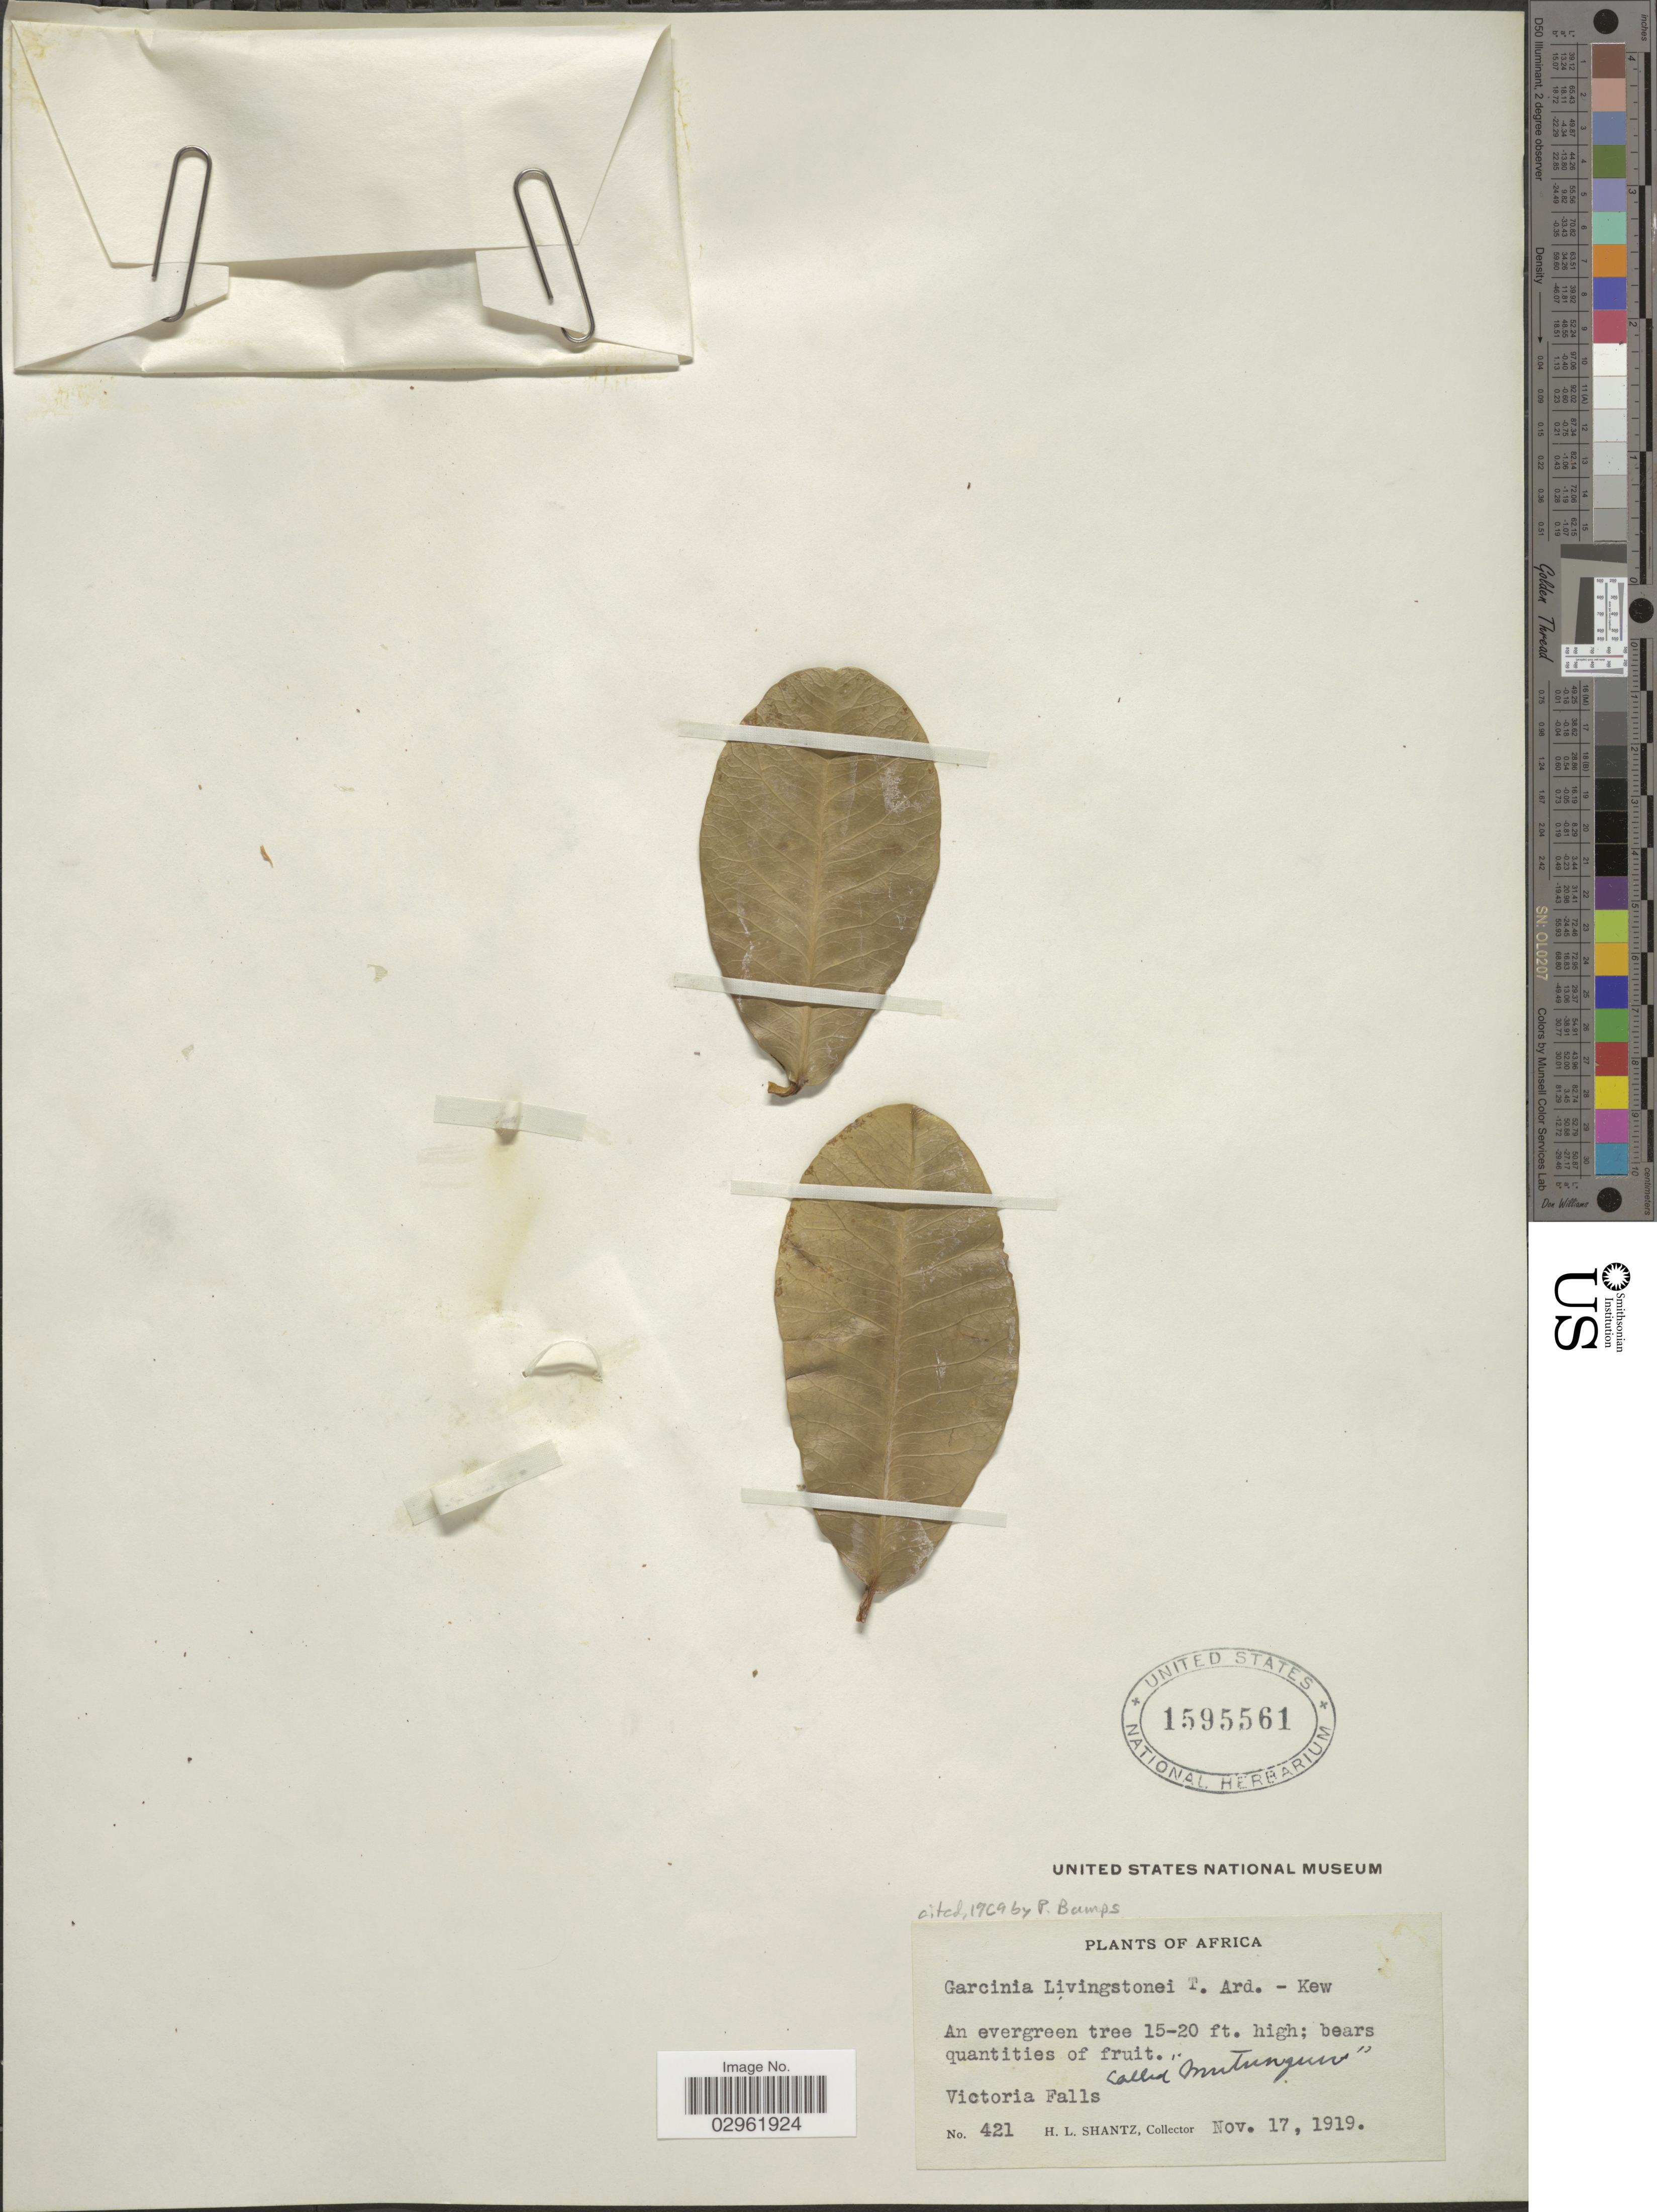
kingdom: Plantae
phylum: Tracheophyta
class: Magnoliopsida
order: Malpighiales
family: Clusiaceae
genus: Garcinia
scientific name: Garcinia livingstonei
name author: T. Anderson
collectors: H. Shantz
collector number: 421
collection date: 1919-11-17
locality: Africa, Victoria Falls.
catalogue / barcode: US 1595561